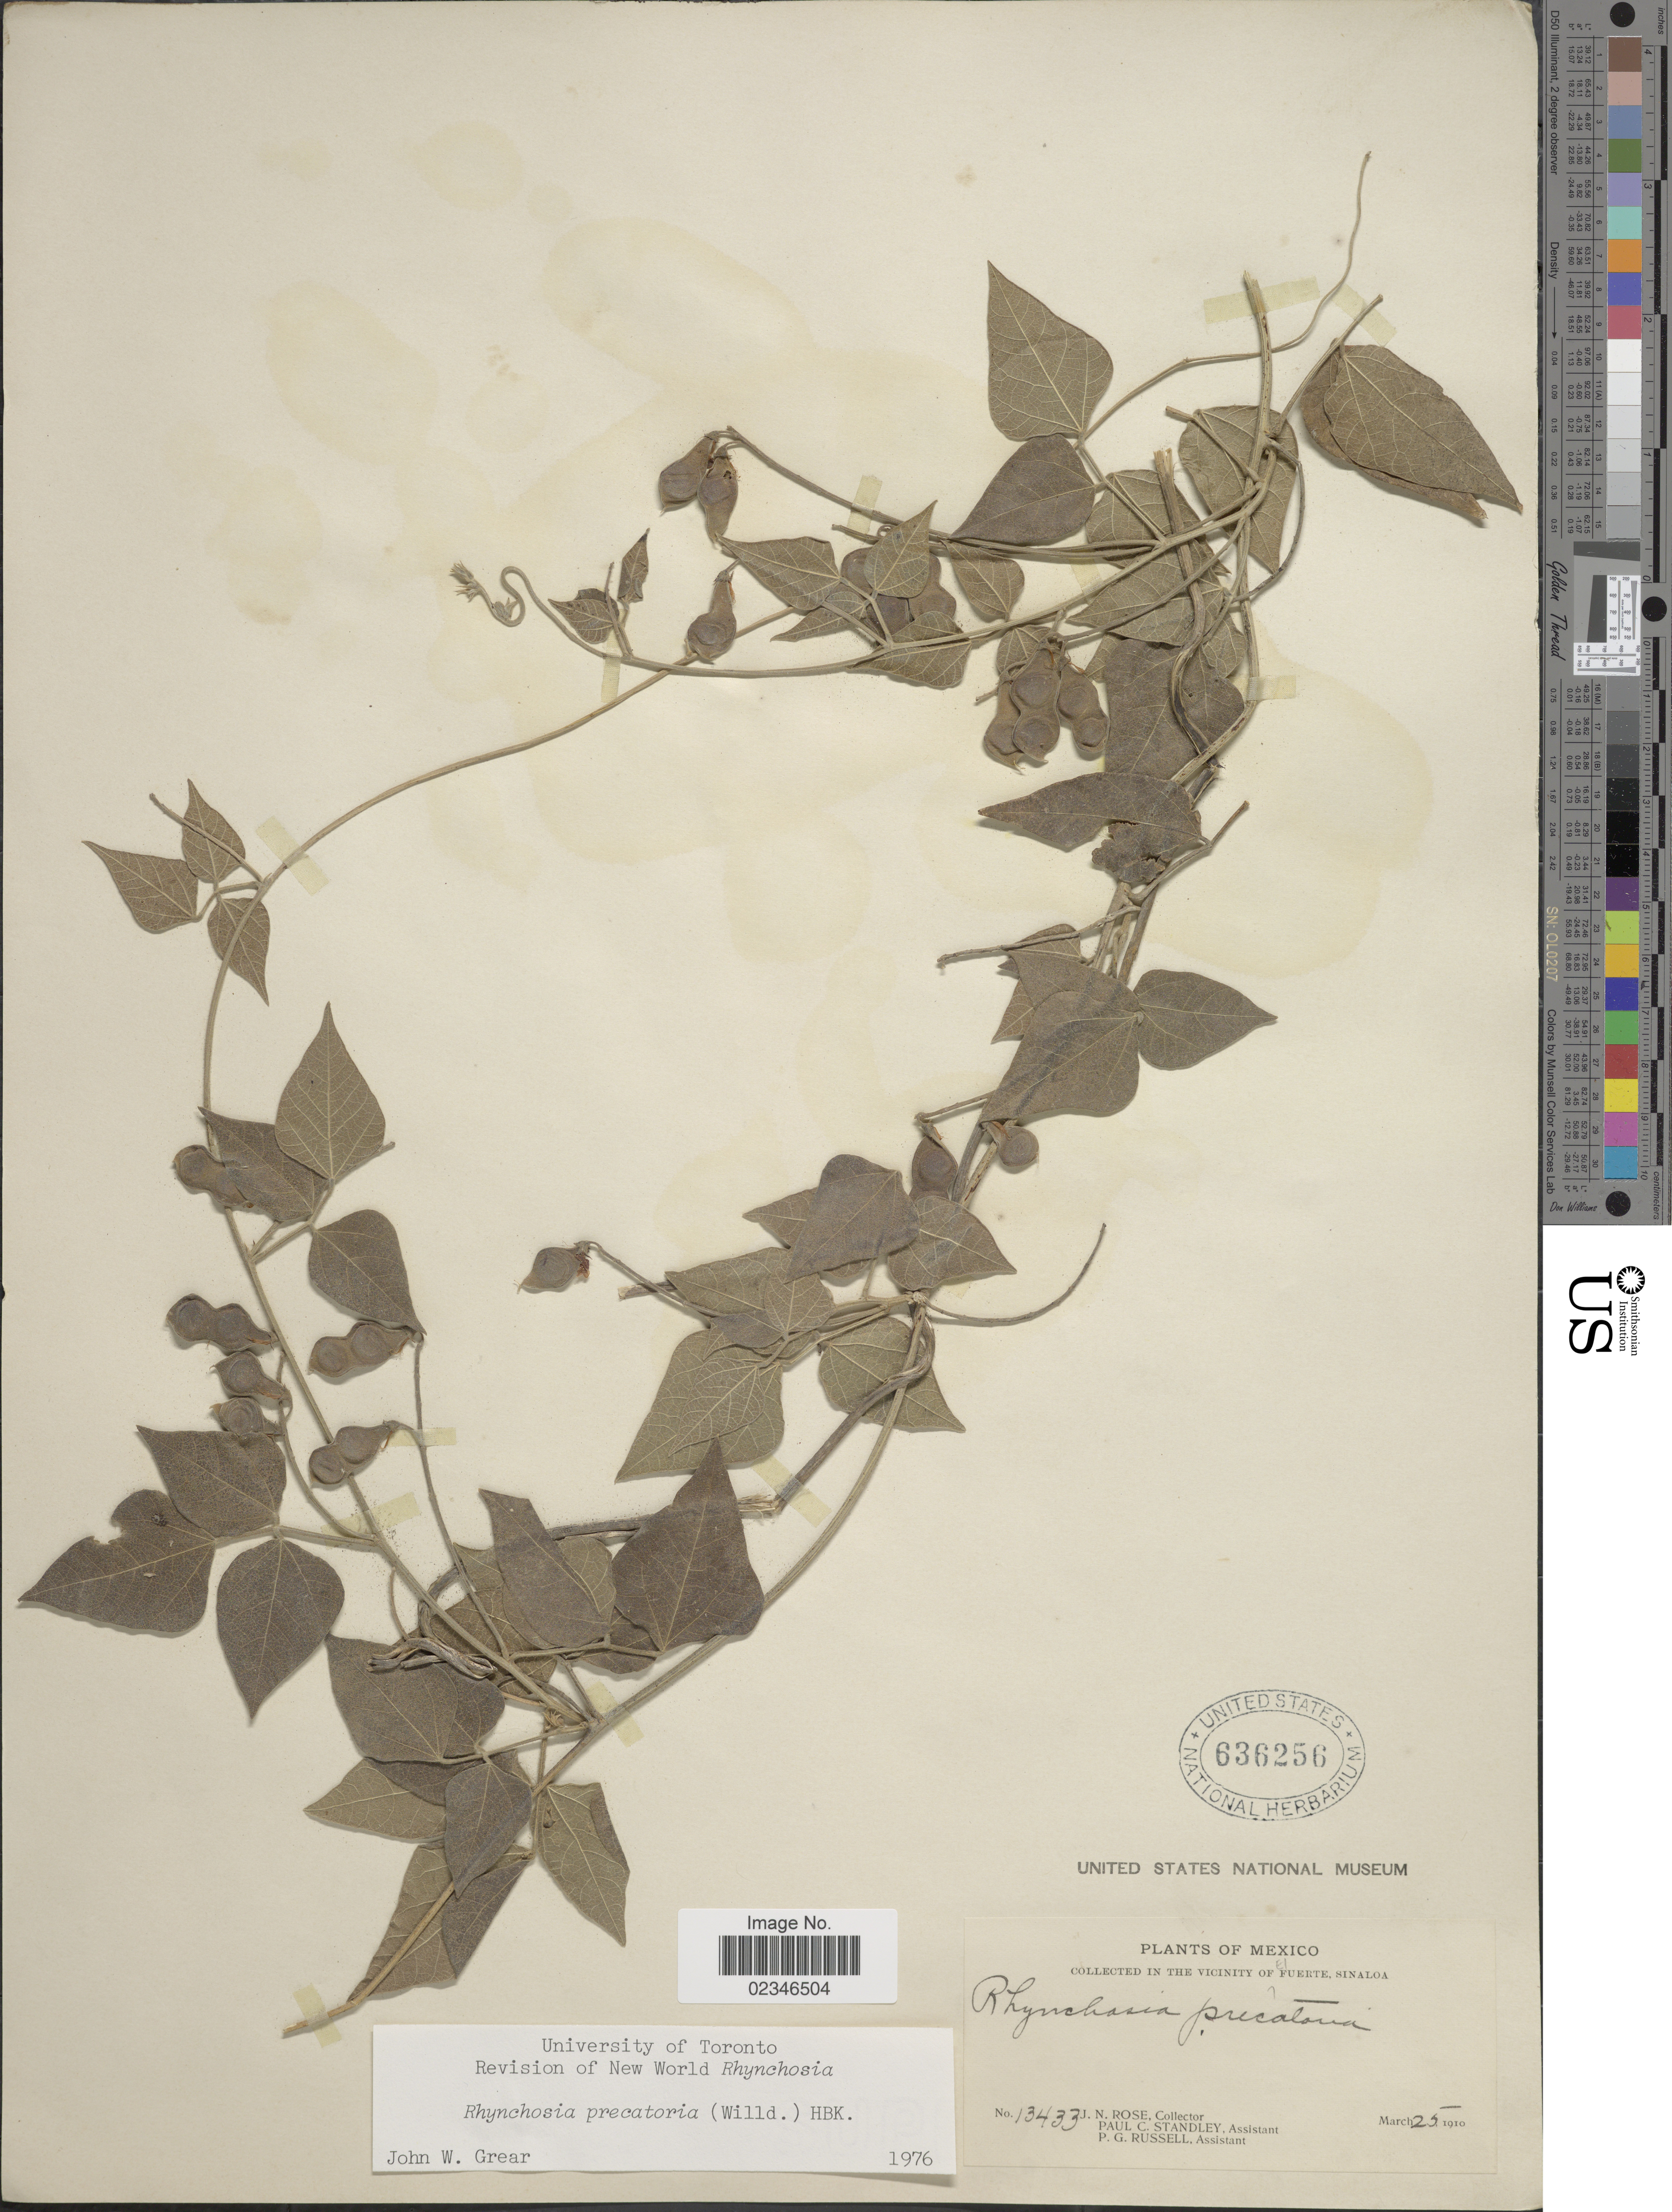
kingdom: Plantae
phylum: Tracheophyta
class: Magnoliopsida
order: Fabales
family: Fabaceae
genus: Rhynchosia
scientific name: Rhynchosia precatoria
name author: (Willd.) DC.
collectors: J. N. Rose, P. C. Standley & P. G. Russell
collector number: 13433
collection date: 1910-03-25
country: Mexico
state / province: Sinaloa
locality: In The Vicinity of El Fuerte, Sinaloa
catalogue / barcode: US 636256